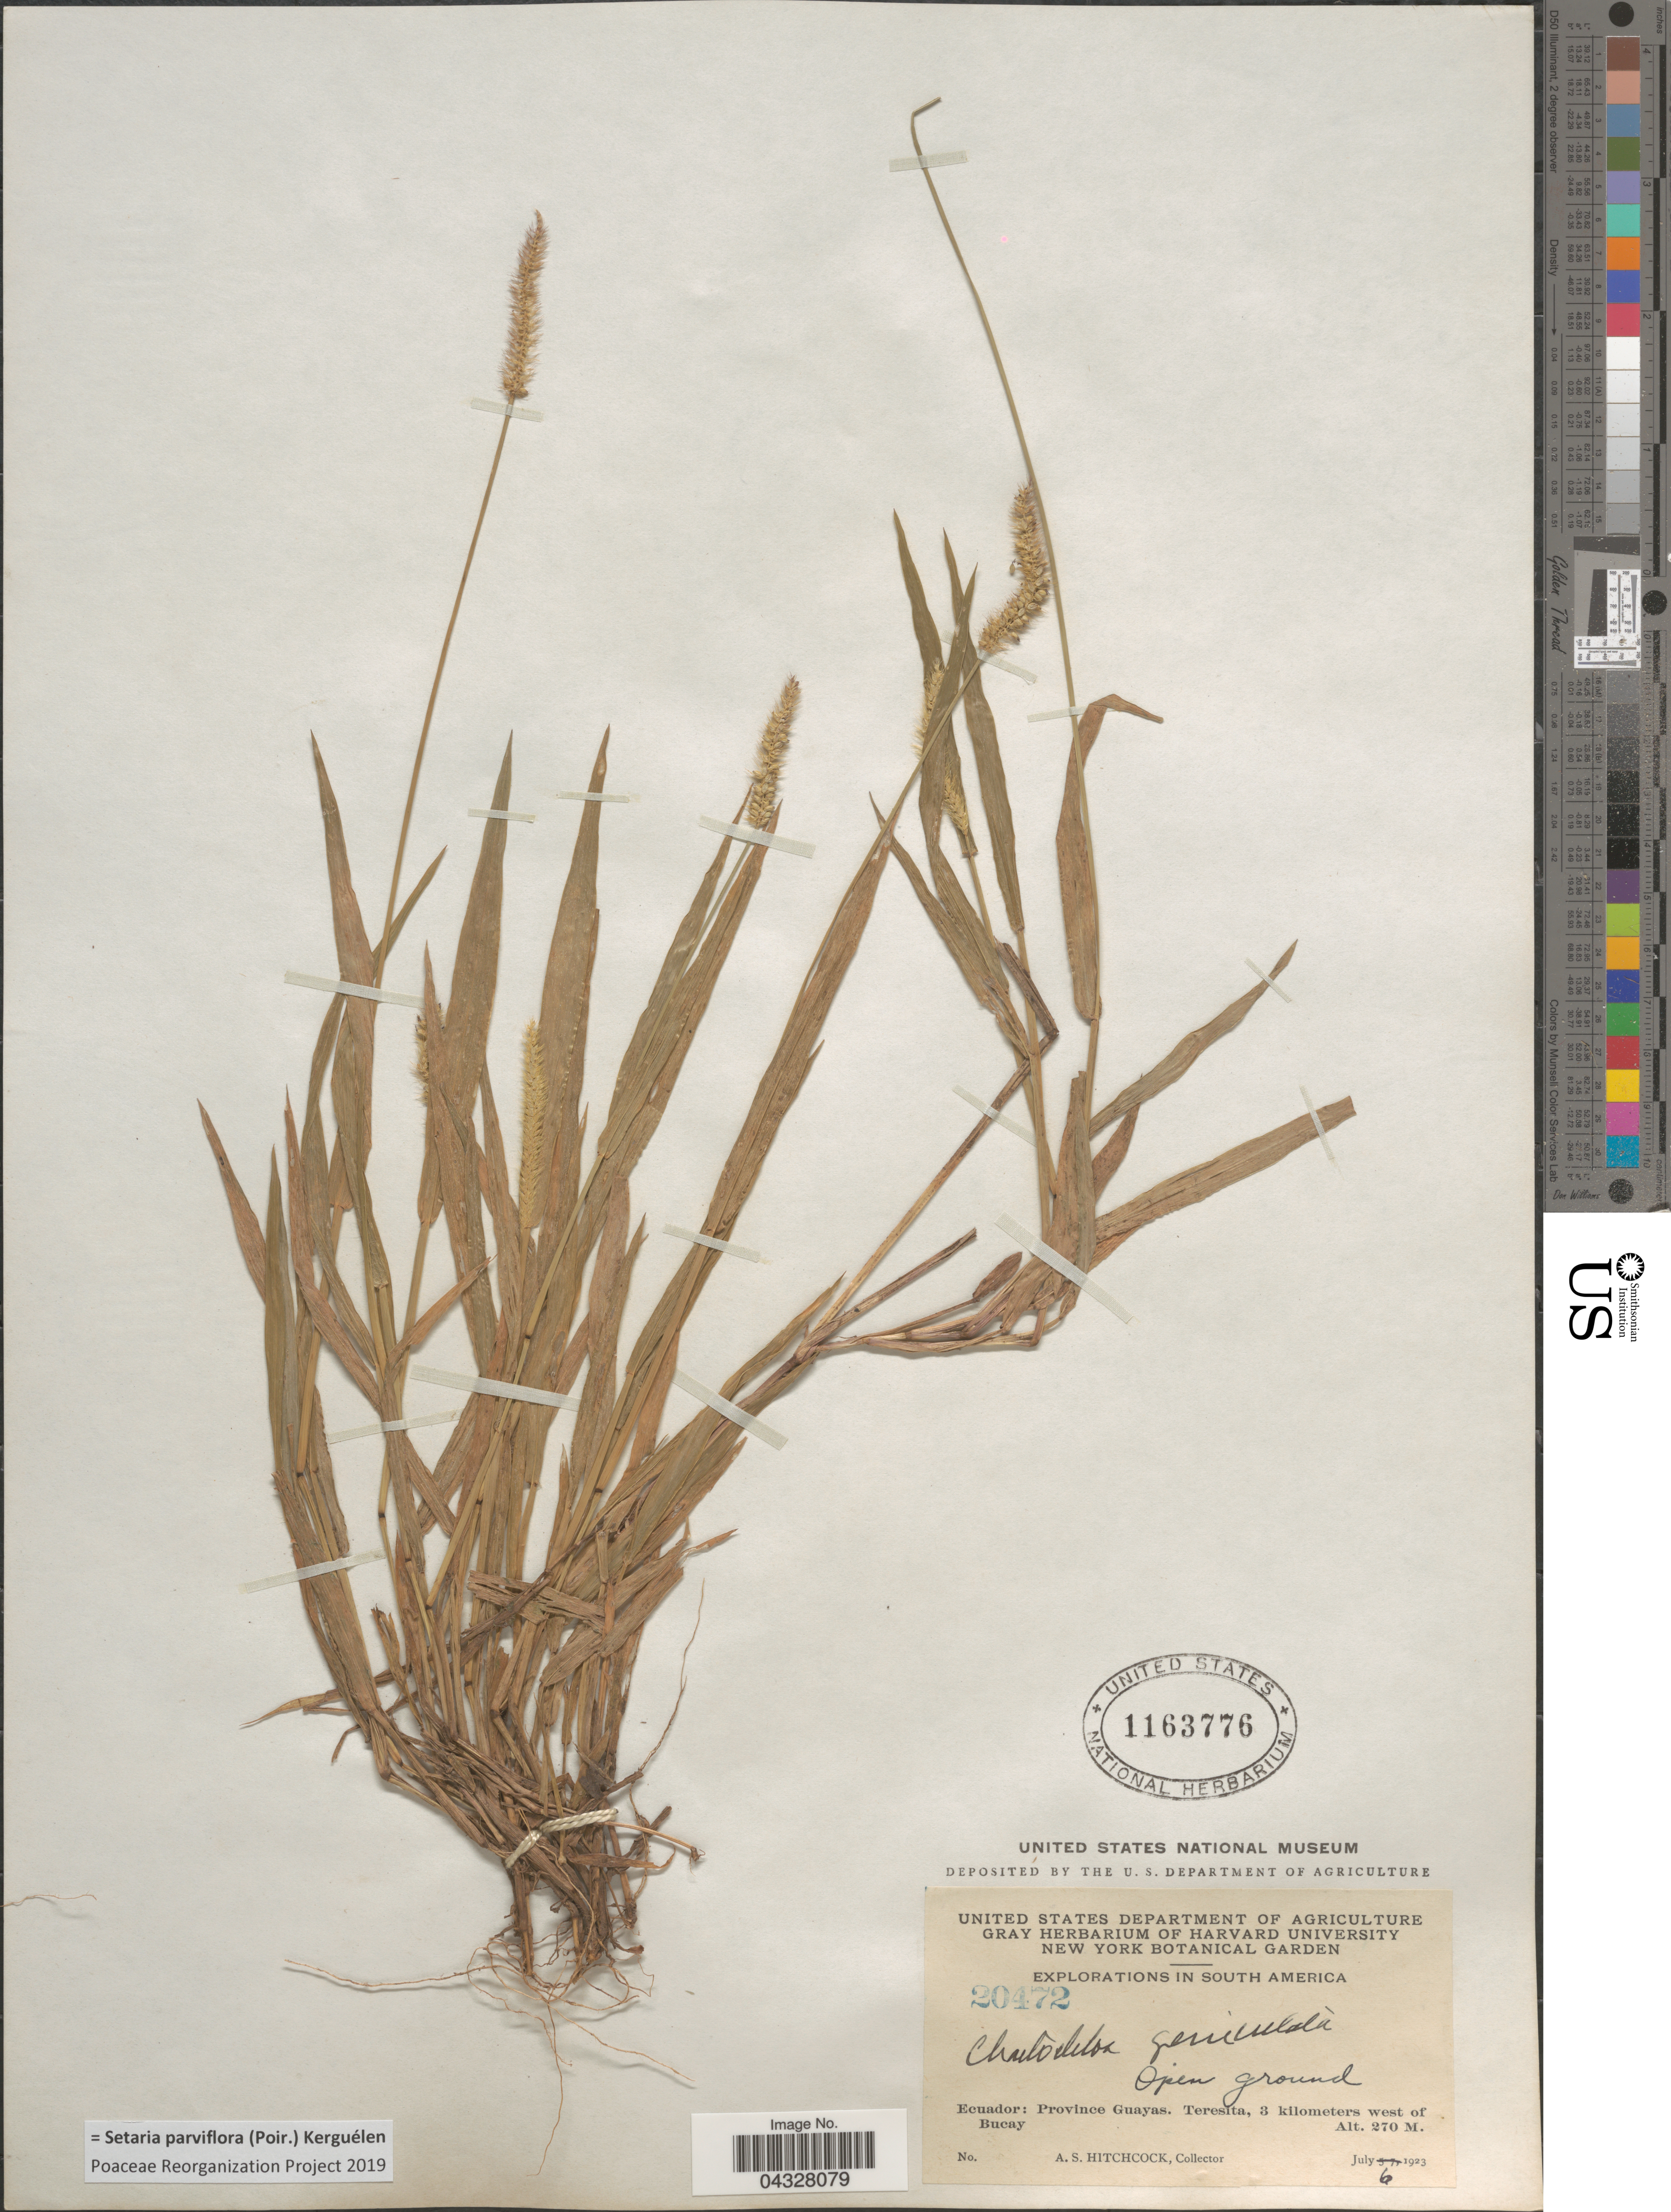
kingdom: Plantae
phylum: Tracheophyta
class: Liliopsida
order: Poales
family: Poaceae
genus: Setaria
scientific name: Setaria parviflora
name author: (Poir.) Kerguélen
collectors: A. S. Hitchcock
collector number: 20472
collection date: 1923-07-06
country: Ecuador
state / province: Guayas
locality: Explorations in South America. Teresita, 3 kilometers west of Bucay.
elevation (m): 270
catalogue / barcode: US 1163776